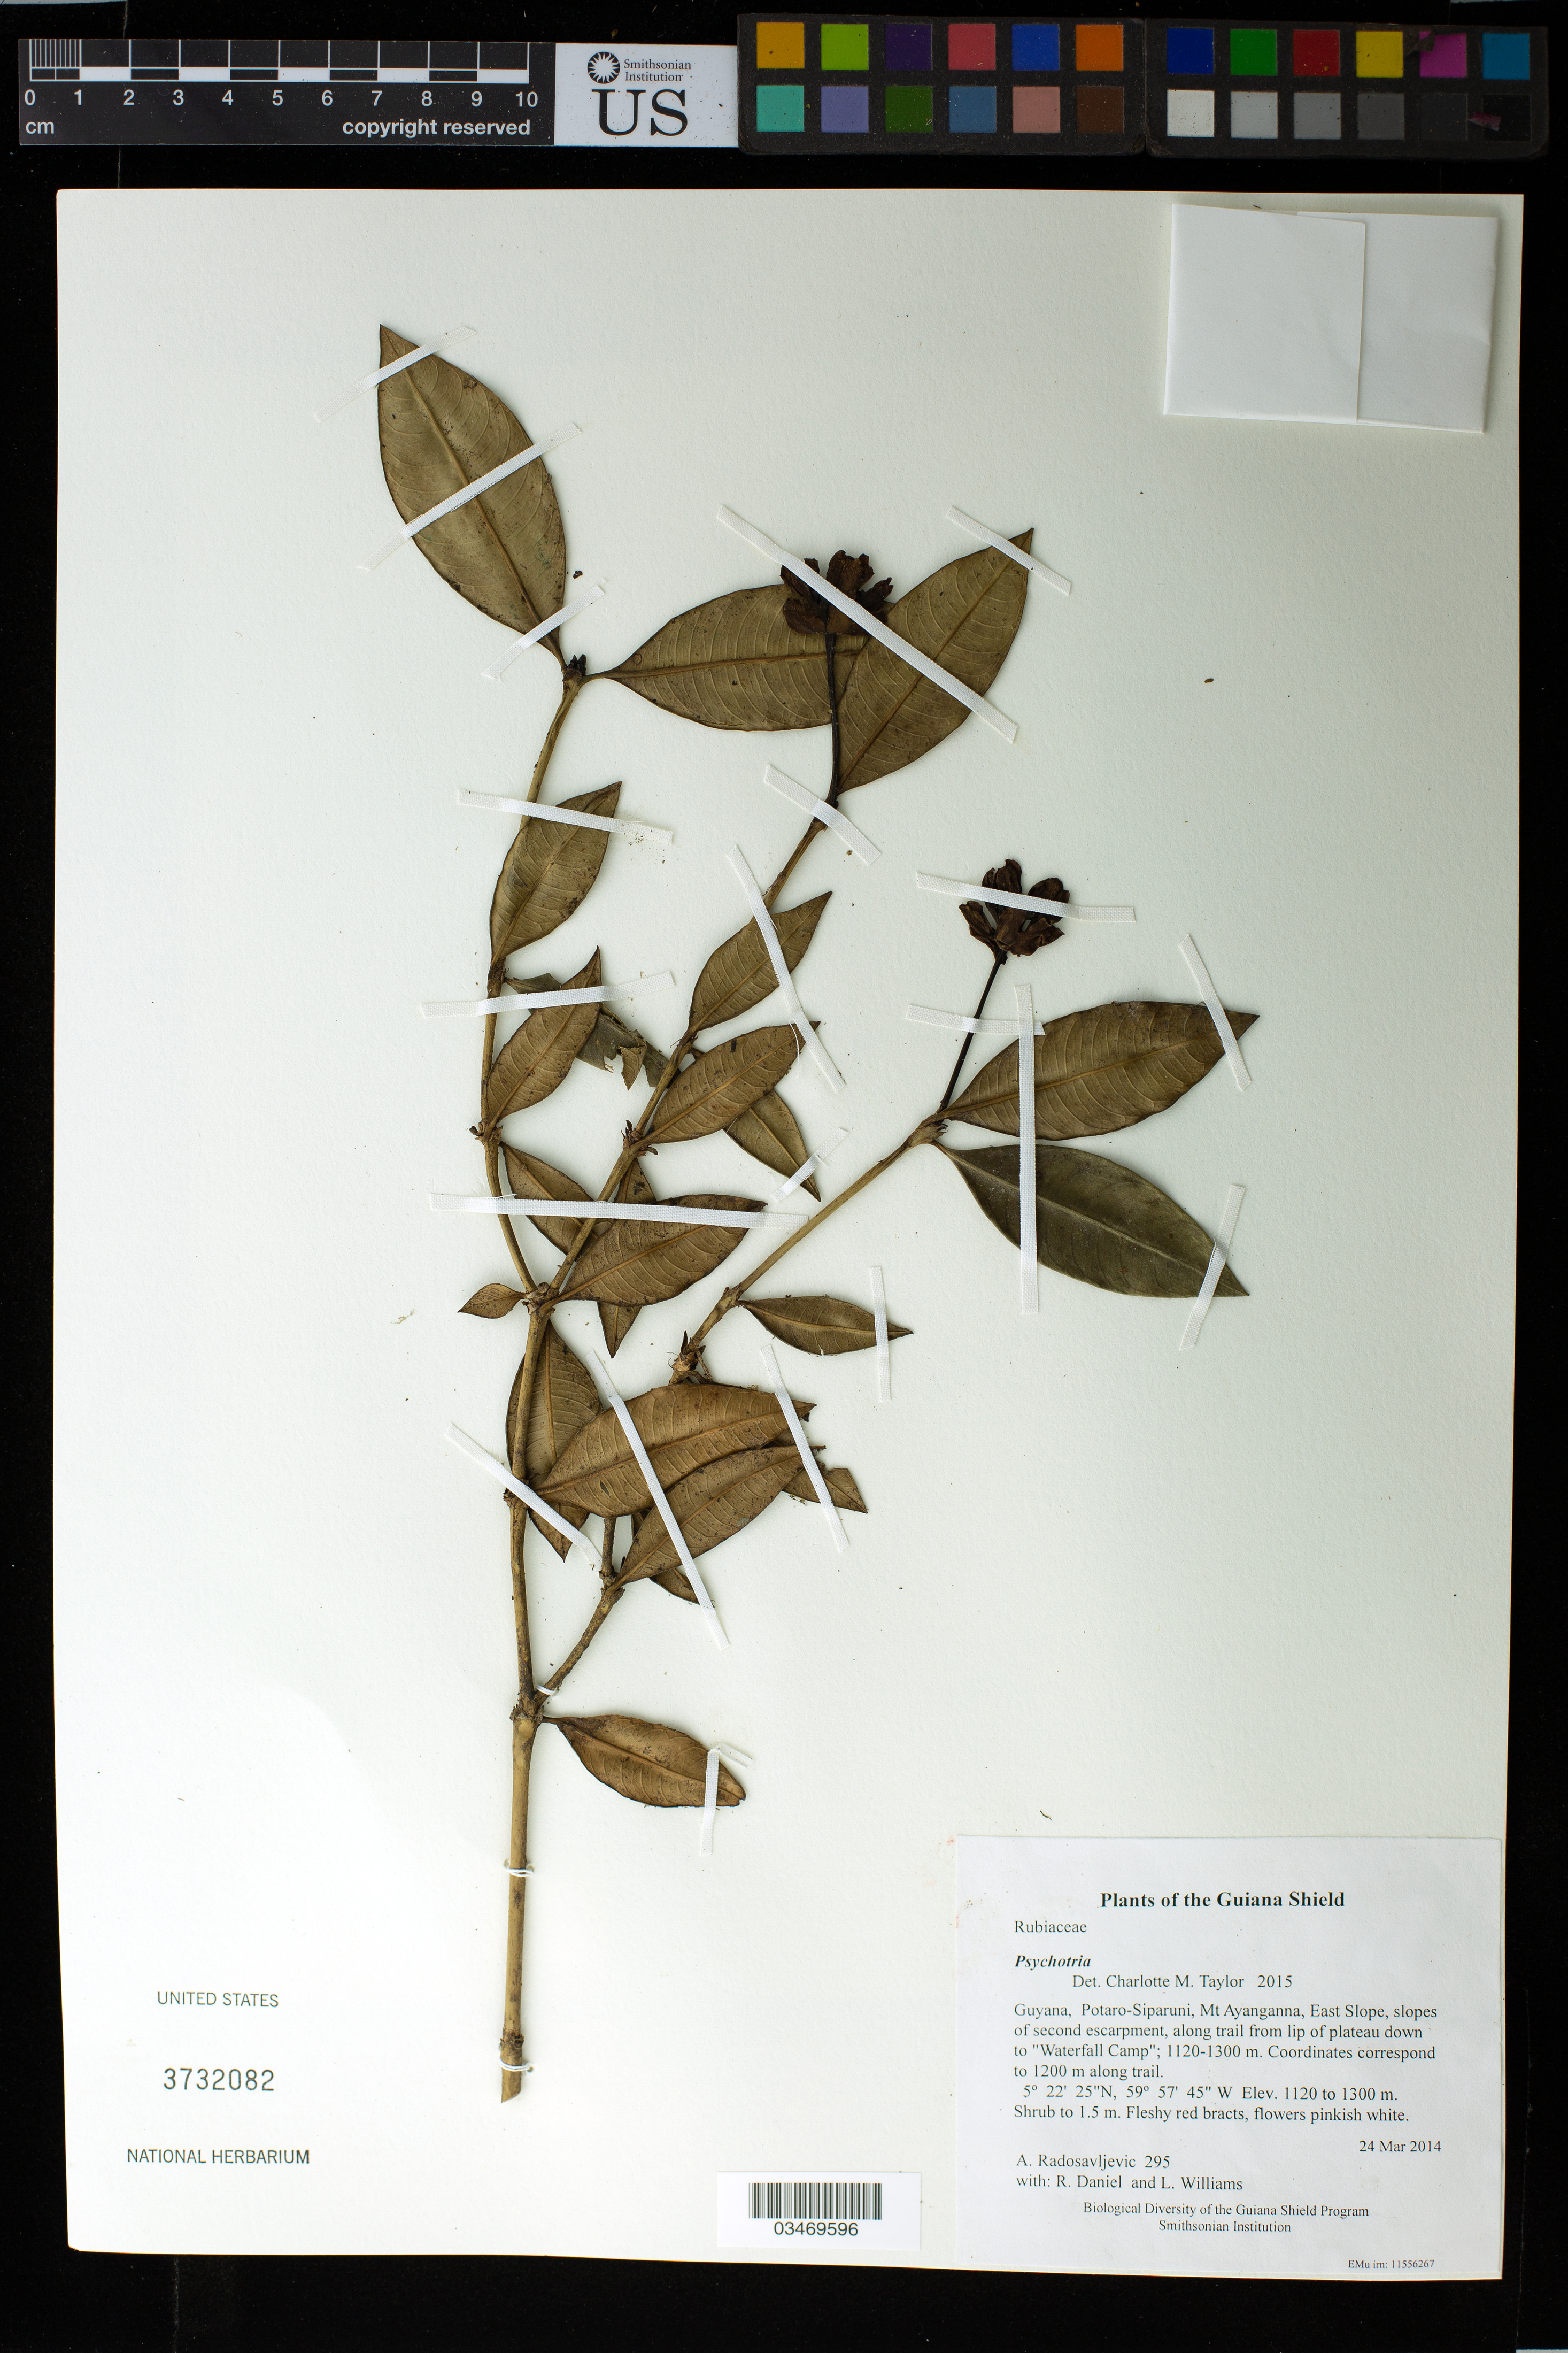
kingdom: Plantae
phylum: Tracheophyta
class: Magnoliopsida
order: Gentianales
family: Rubiaceae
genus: Psychotria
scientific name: Psychotria sp.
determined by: Taylor, Charlotte M.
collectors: A. Radosavljevic, R. Daniel & L. Williams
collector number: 295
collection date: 2014-03-24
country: Guyana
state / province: Potaro-Siparuni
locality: Mt Ayanganna, East Slope, slopes of second escarpment, along trail from lip of plateau down to "Waterfall Camp"; 1120-1300 m. Coordinates correspond to 1200 m along trail.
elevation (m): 1120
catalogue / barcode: US 3732082